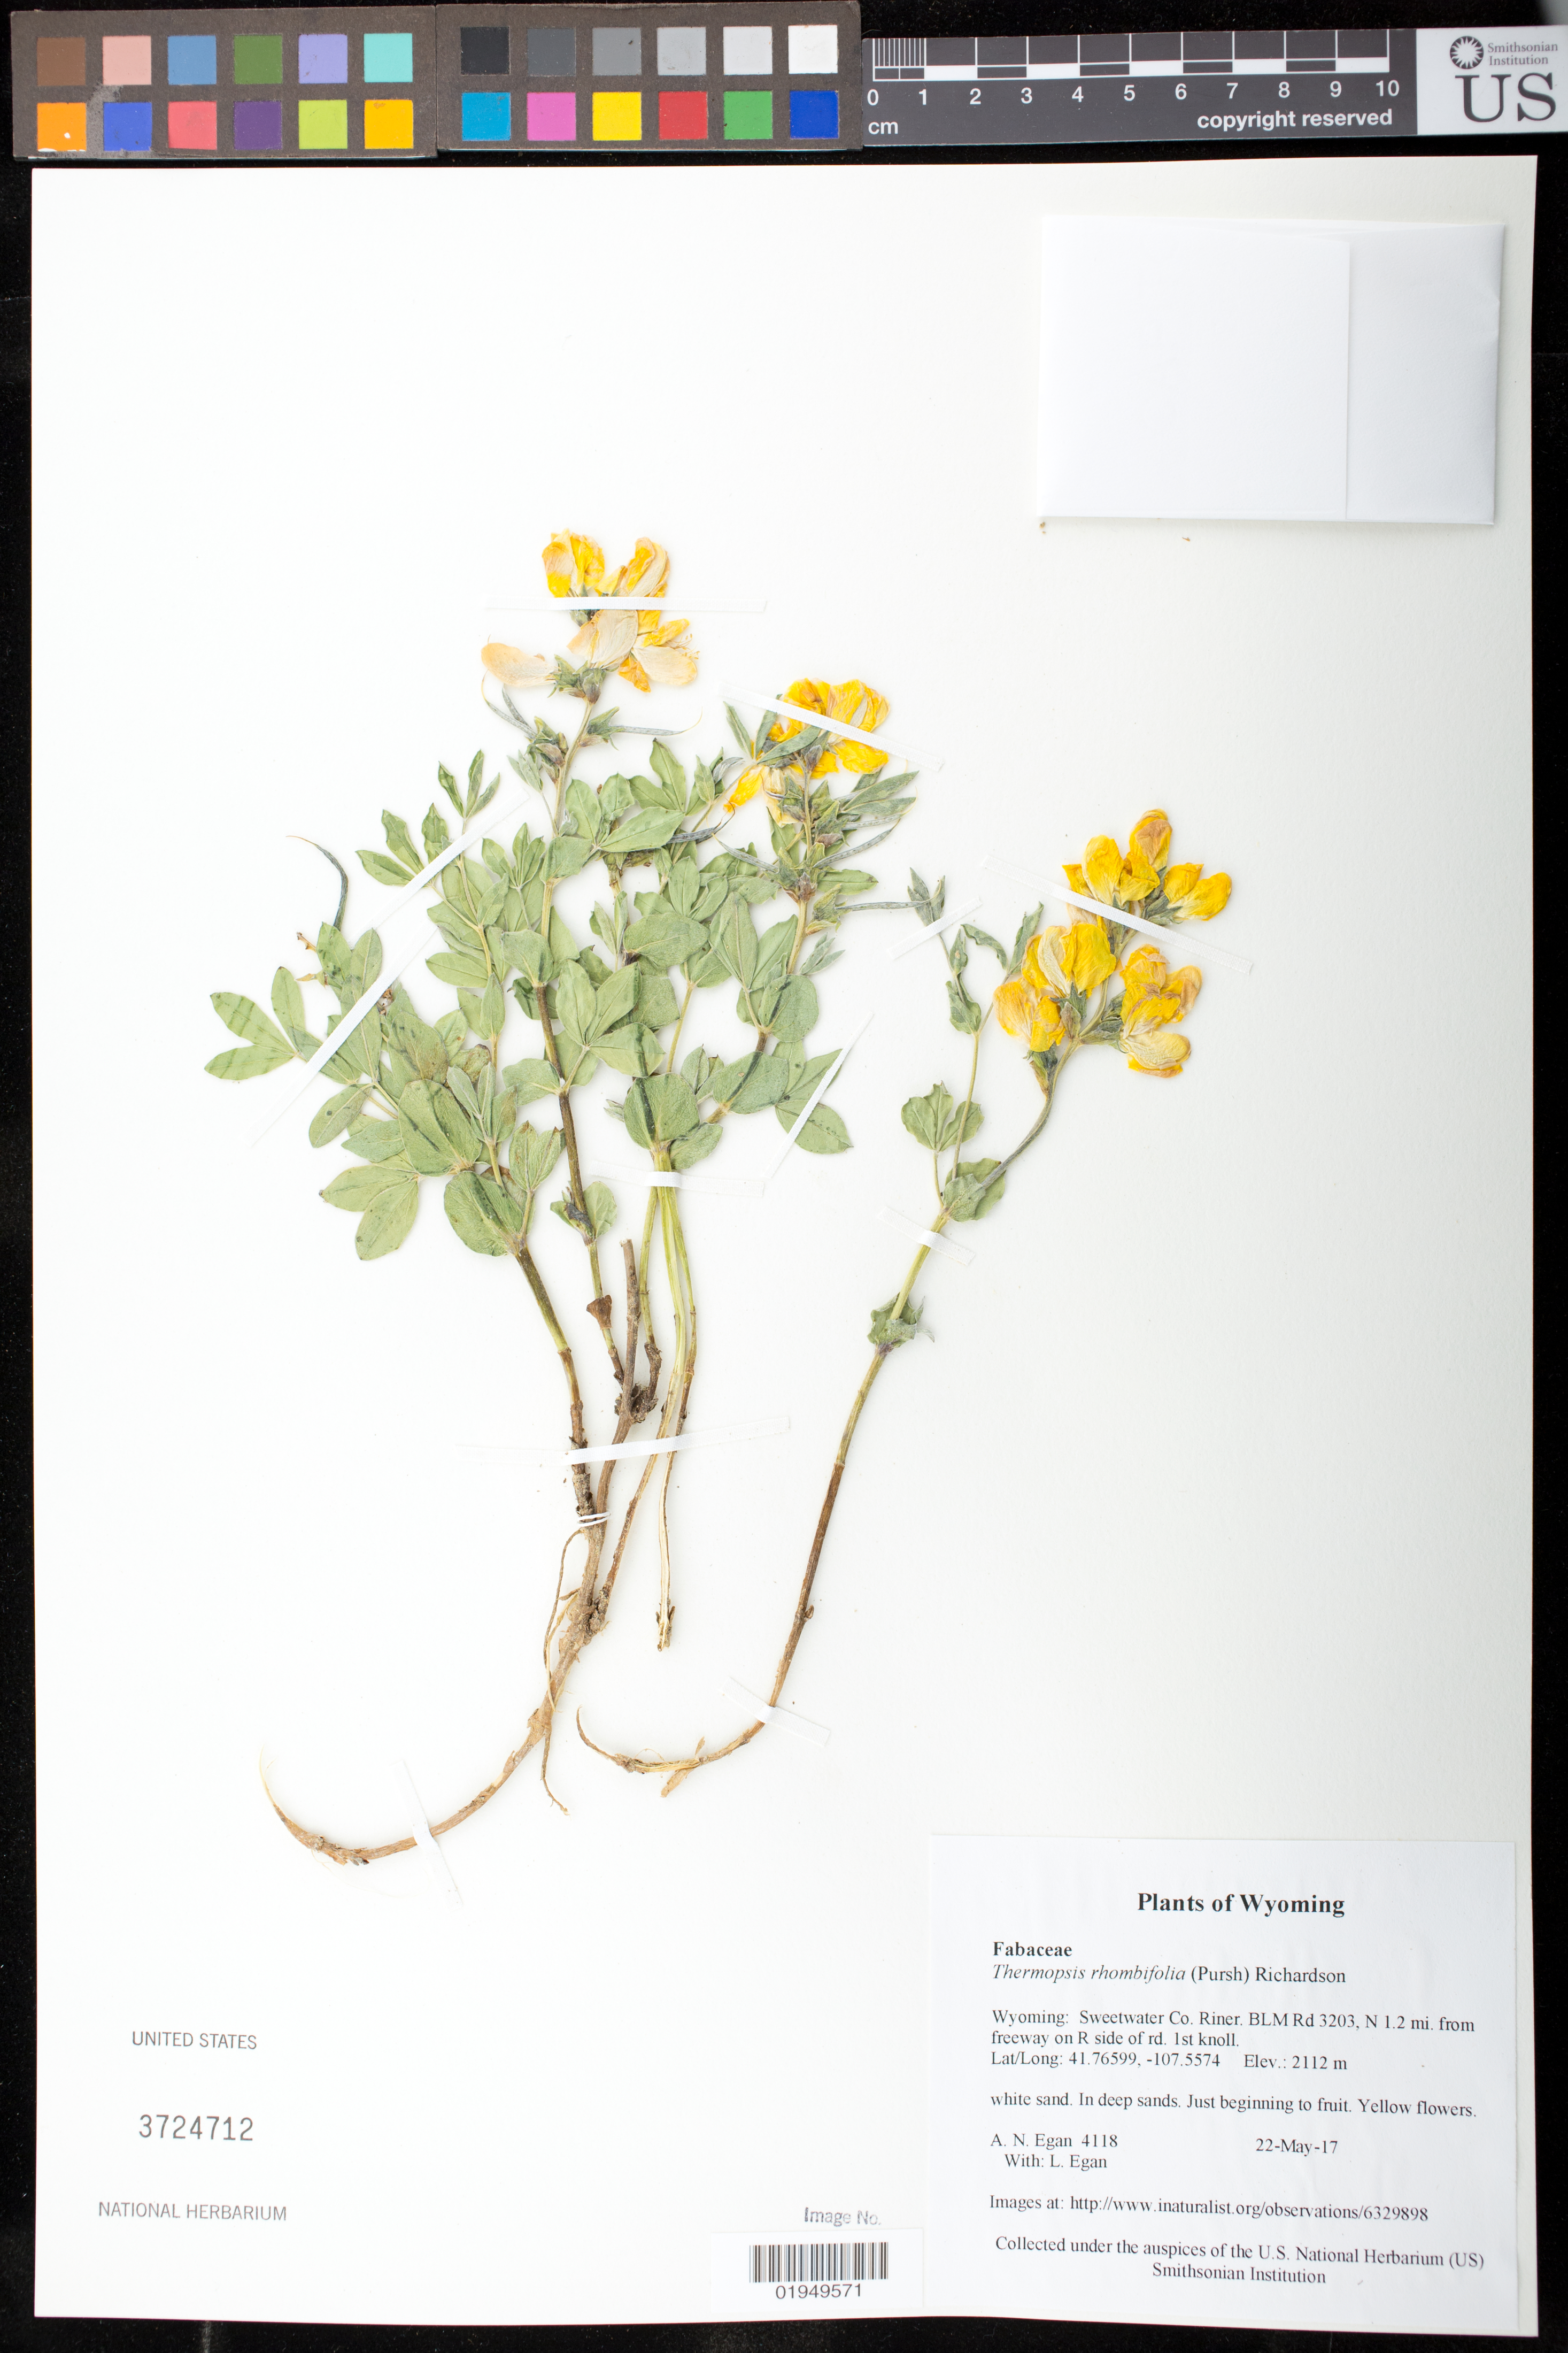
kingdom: Plantae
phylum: Tracheophyta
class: Magnoliopsida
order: Fabales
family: Fabaceae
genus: Thermopsis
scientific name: Thermopsis rhombifolia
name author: Richardson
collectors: A. N. Egan & L. Egan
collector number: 4118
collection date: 2017-05-22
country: United States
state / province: Wyoming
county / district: Sweetwater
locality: Riner. BLM Rd 3203, N 1.2 mi. from freeway on R side of rd. 1st knoll.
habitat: White sand. In deep sands.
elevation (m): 2112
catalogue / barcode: US 3724712